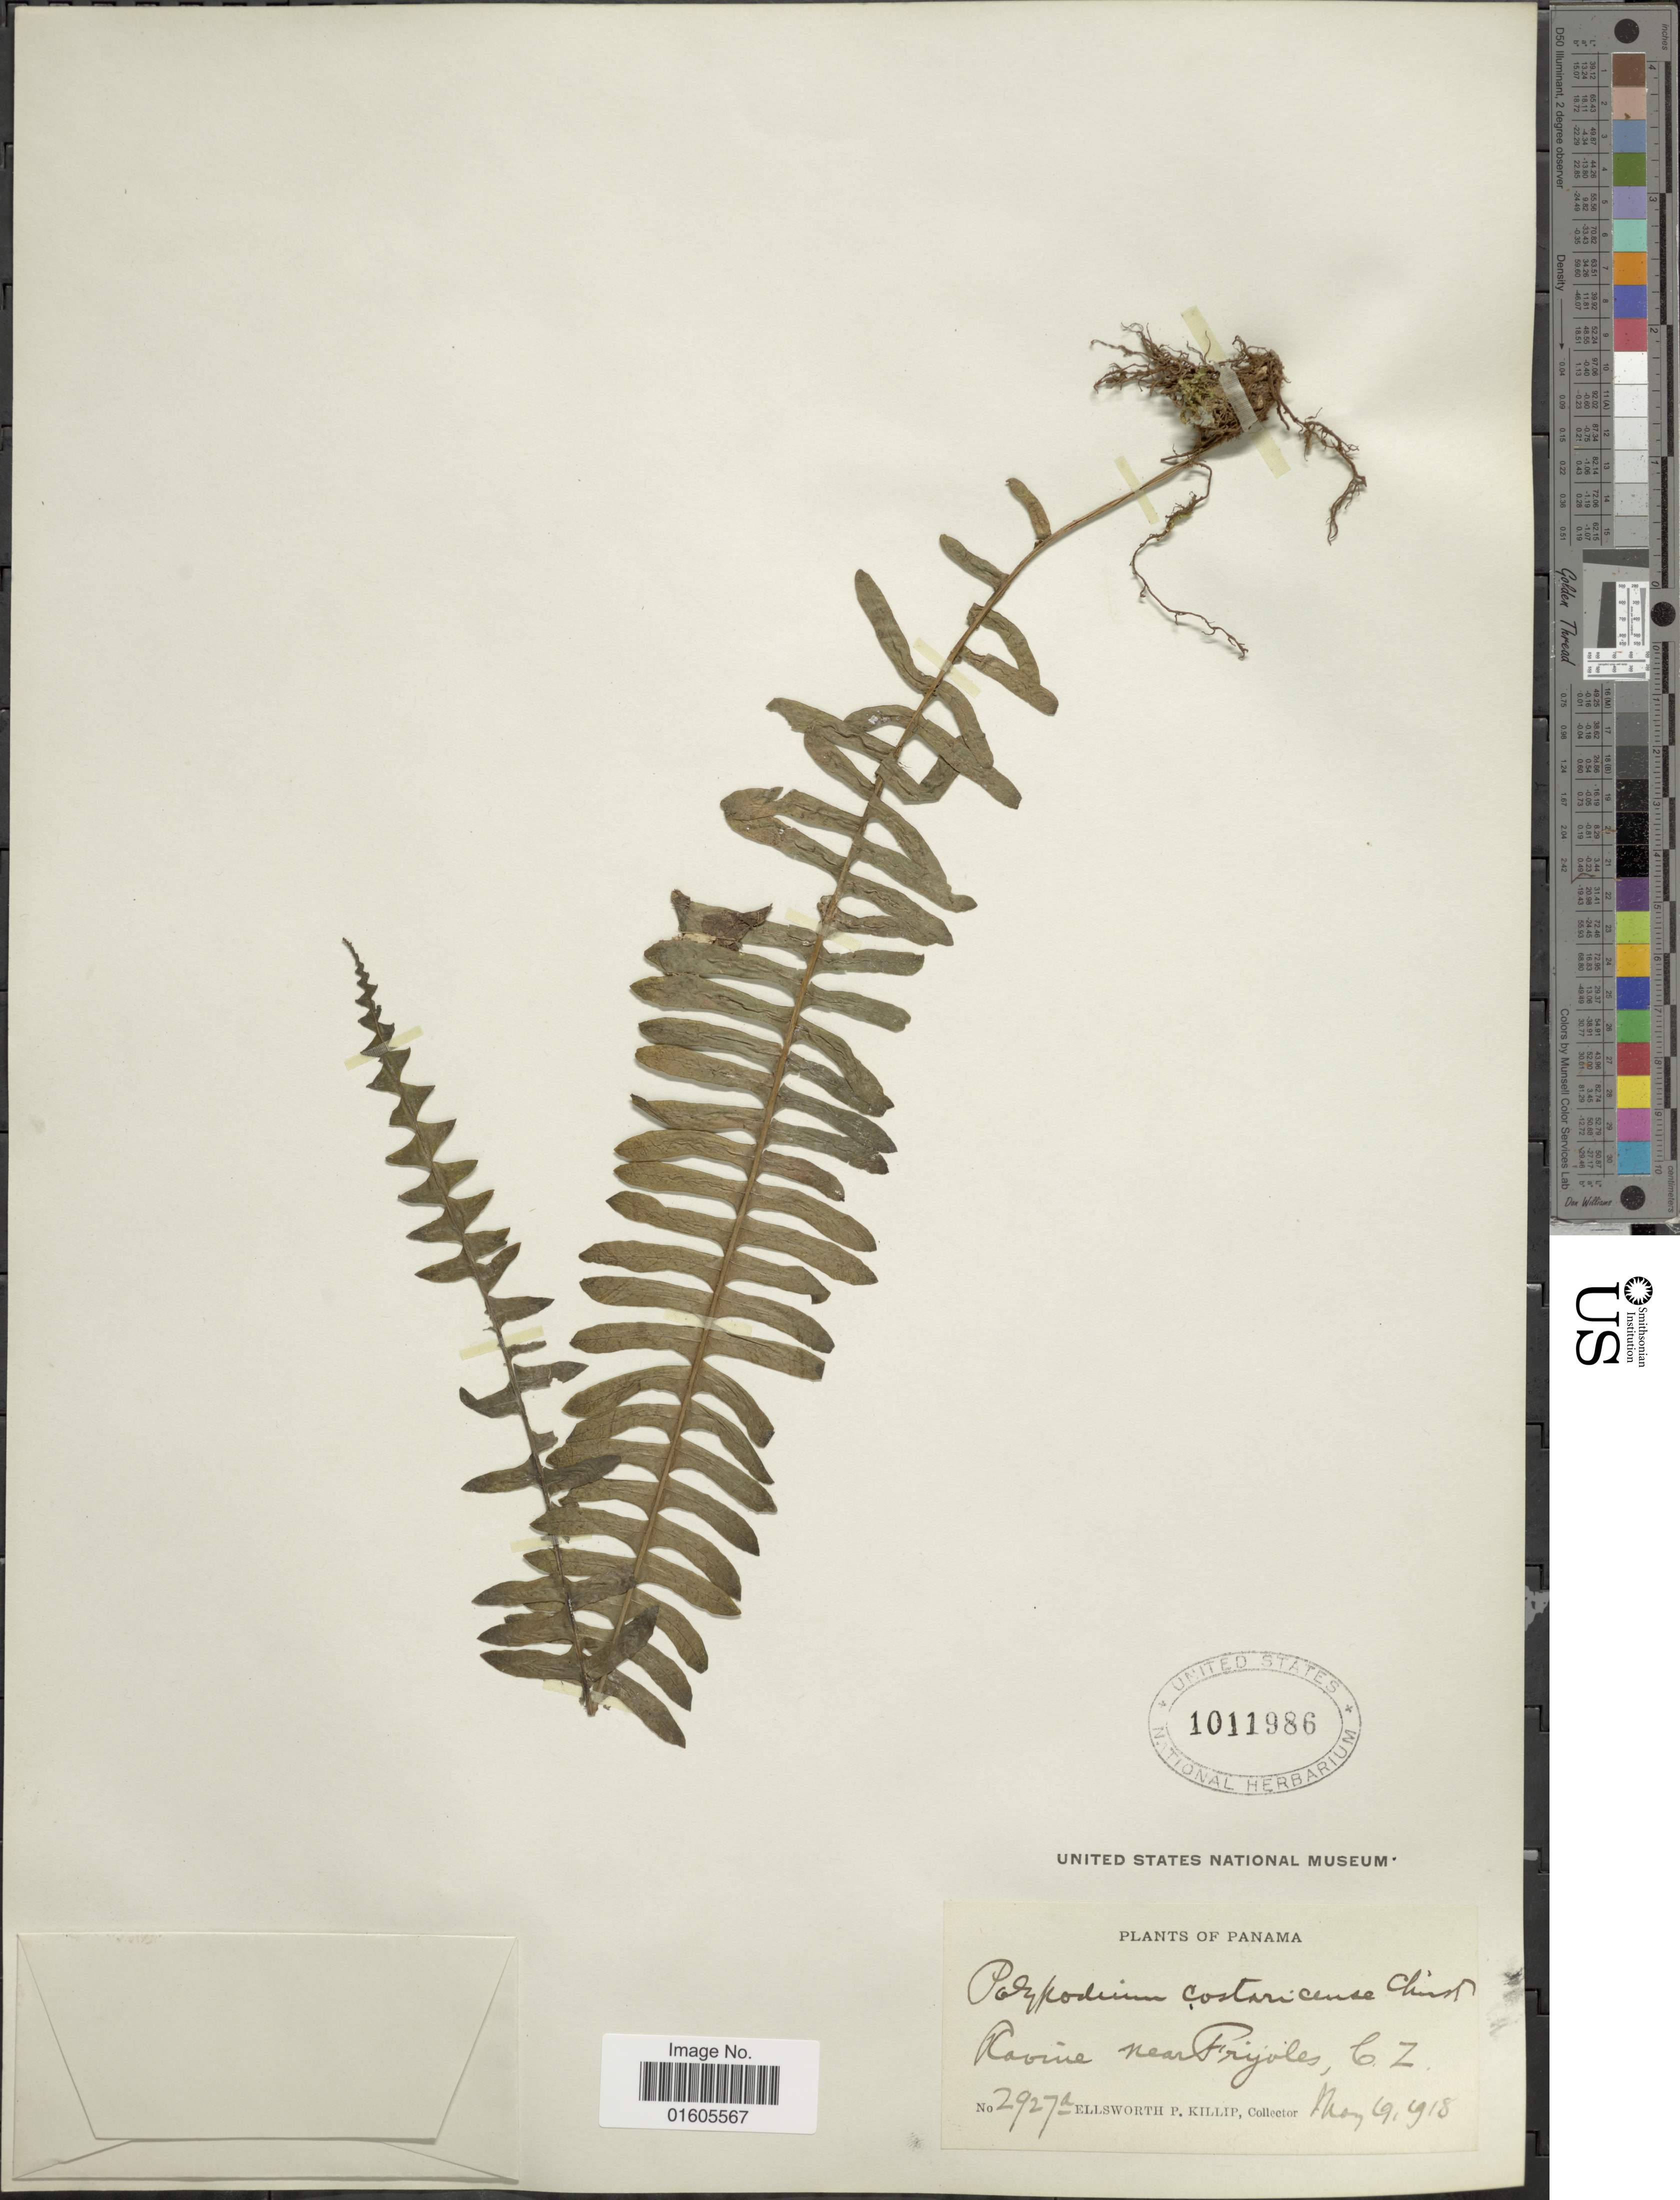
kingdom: Plantae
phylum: Tracheophyta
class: Polypodiopsida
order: Polypodiales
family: Polypodiaceae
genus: Serpocaulon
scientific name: Serpocaulon wagneri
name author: (Mett.) A.R. Sm.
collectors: E. P. Killip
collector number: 2927a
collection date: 1918-05-19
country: Panama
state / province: Colón / Panamá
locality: Ravine near Frijoles, C. Z.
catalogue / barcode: US 1011986